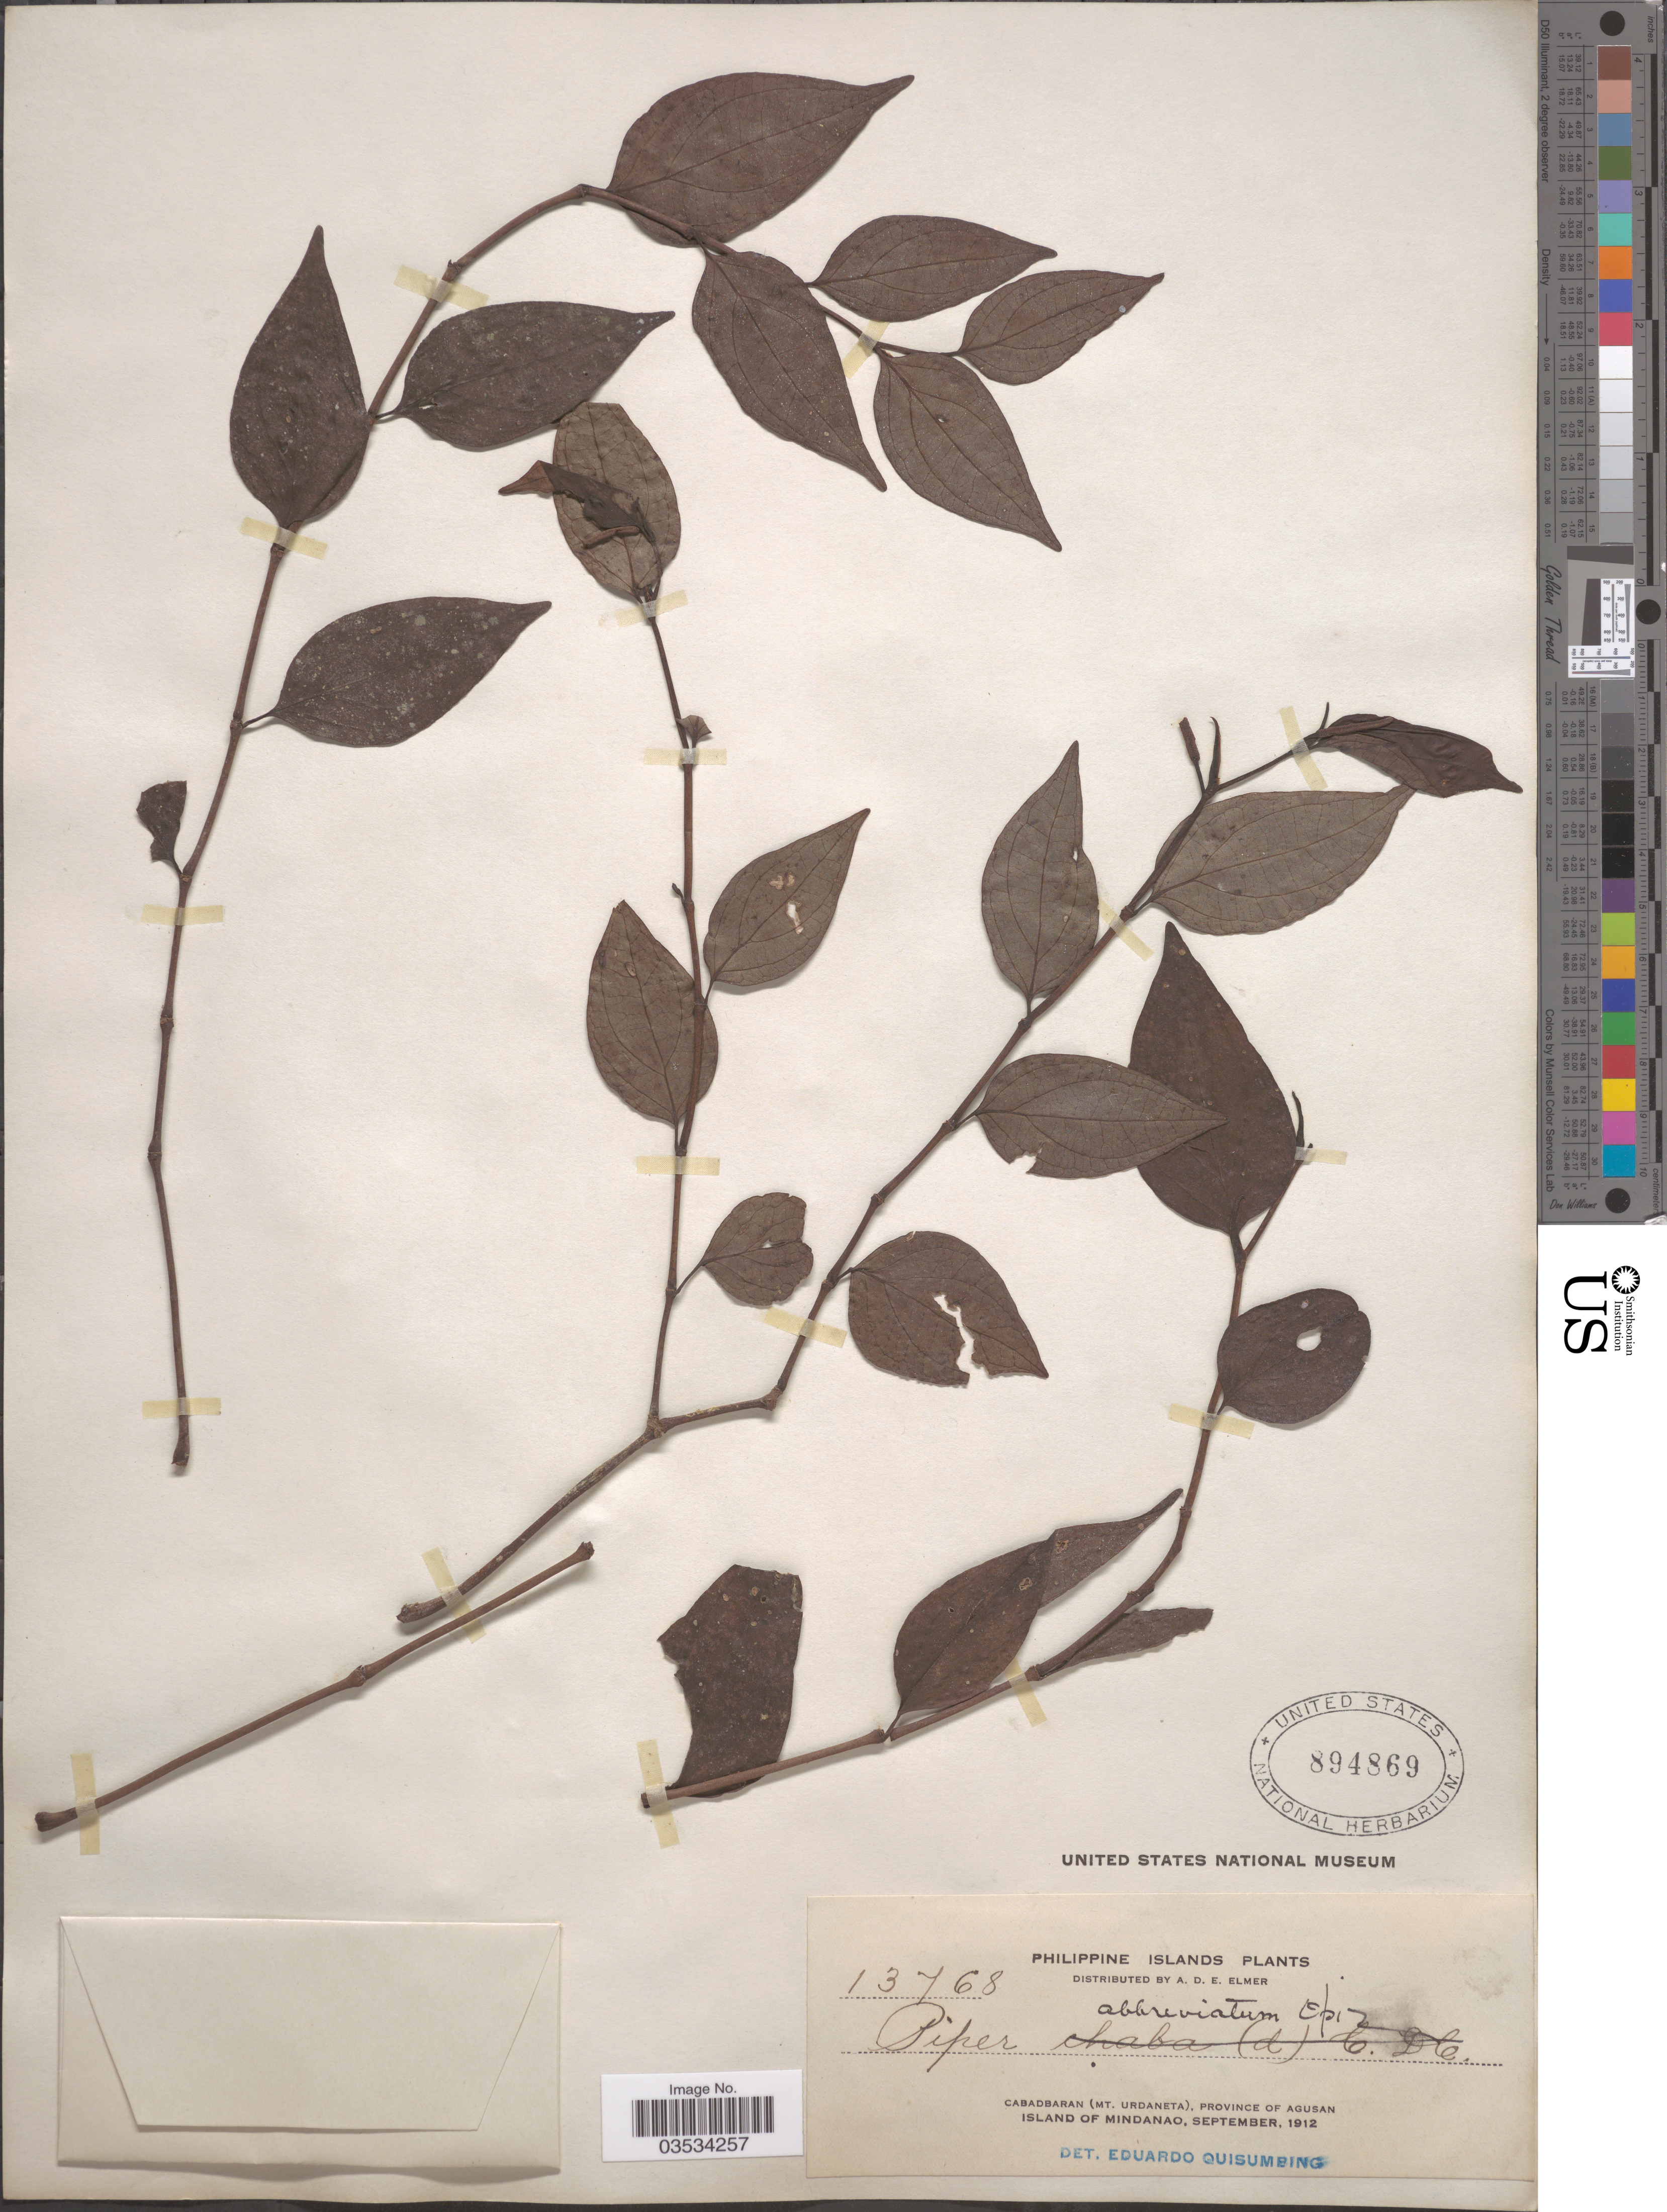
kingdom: Plantae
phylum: Tracheophyta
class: Magnoliopsida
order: Piperales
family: Piperaceae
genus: Piper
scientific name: Piper abbreviatum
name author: Opiz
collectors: A. D. E. Elmer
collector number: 13768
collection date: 1912-09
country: Philippines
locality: Philippine Islands. Cabadbaran (Mt. Urdaneta), Province of Agusan. Island of Mindanao.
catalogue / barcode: US 894869